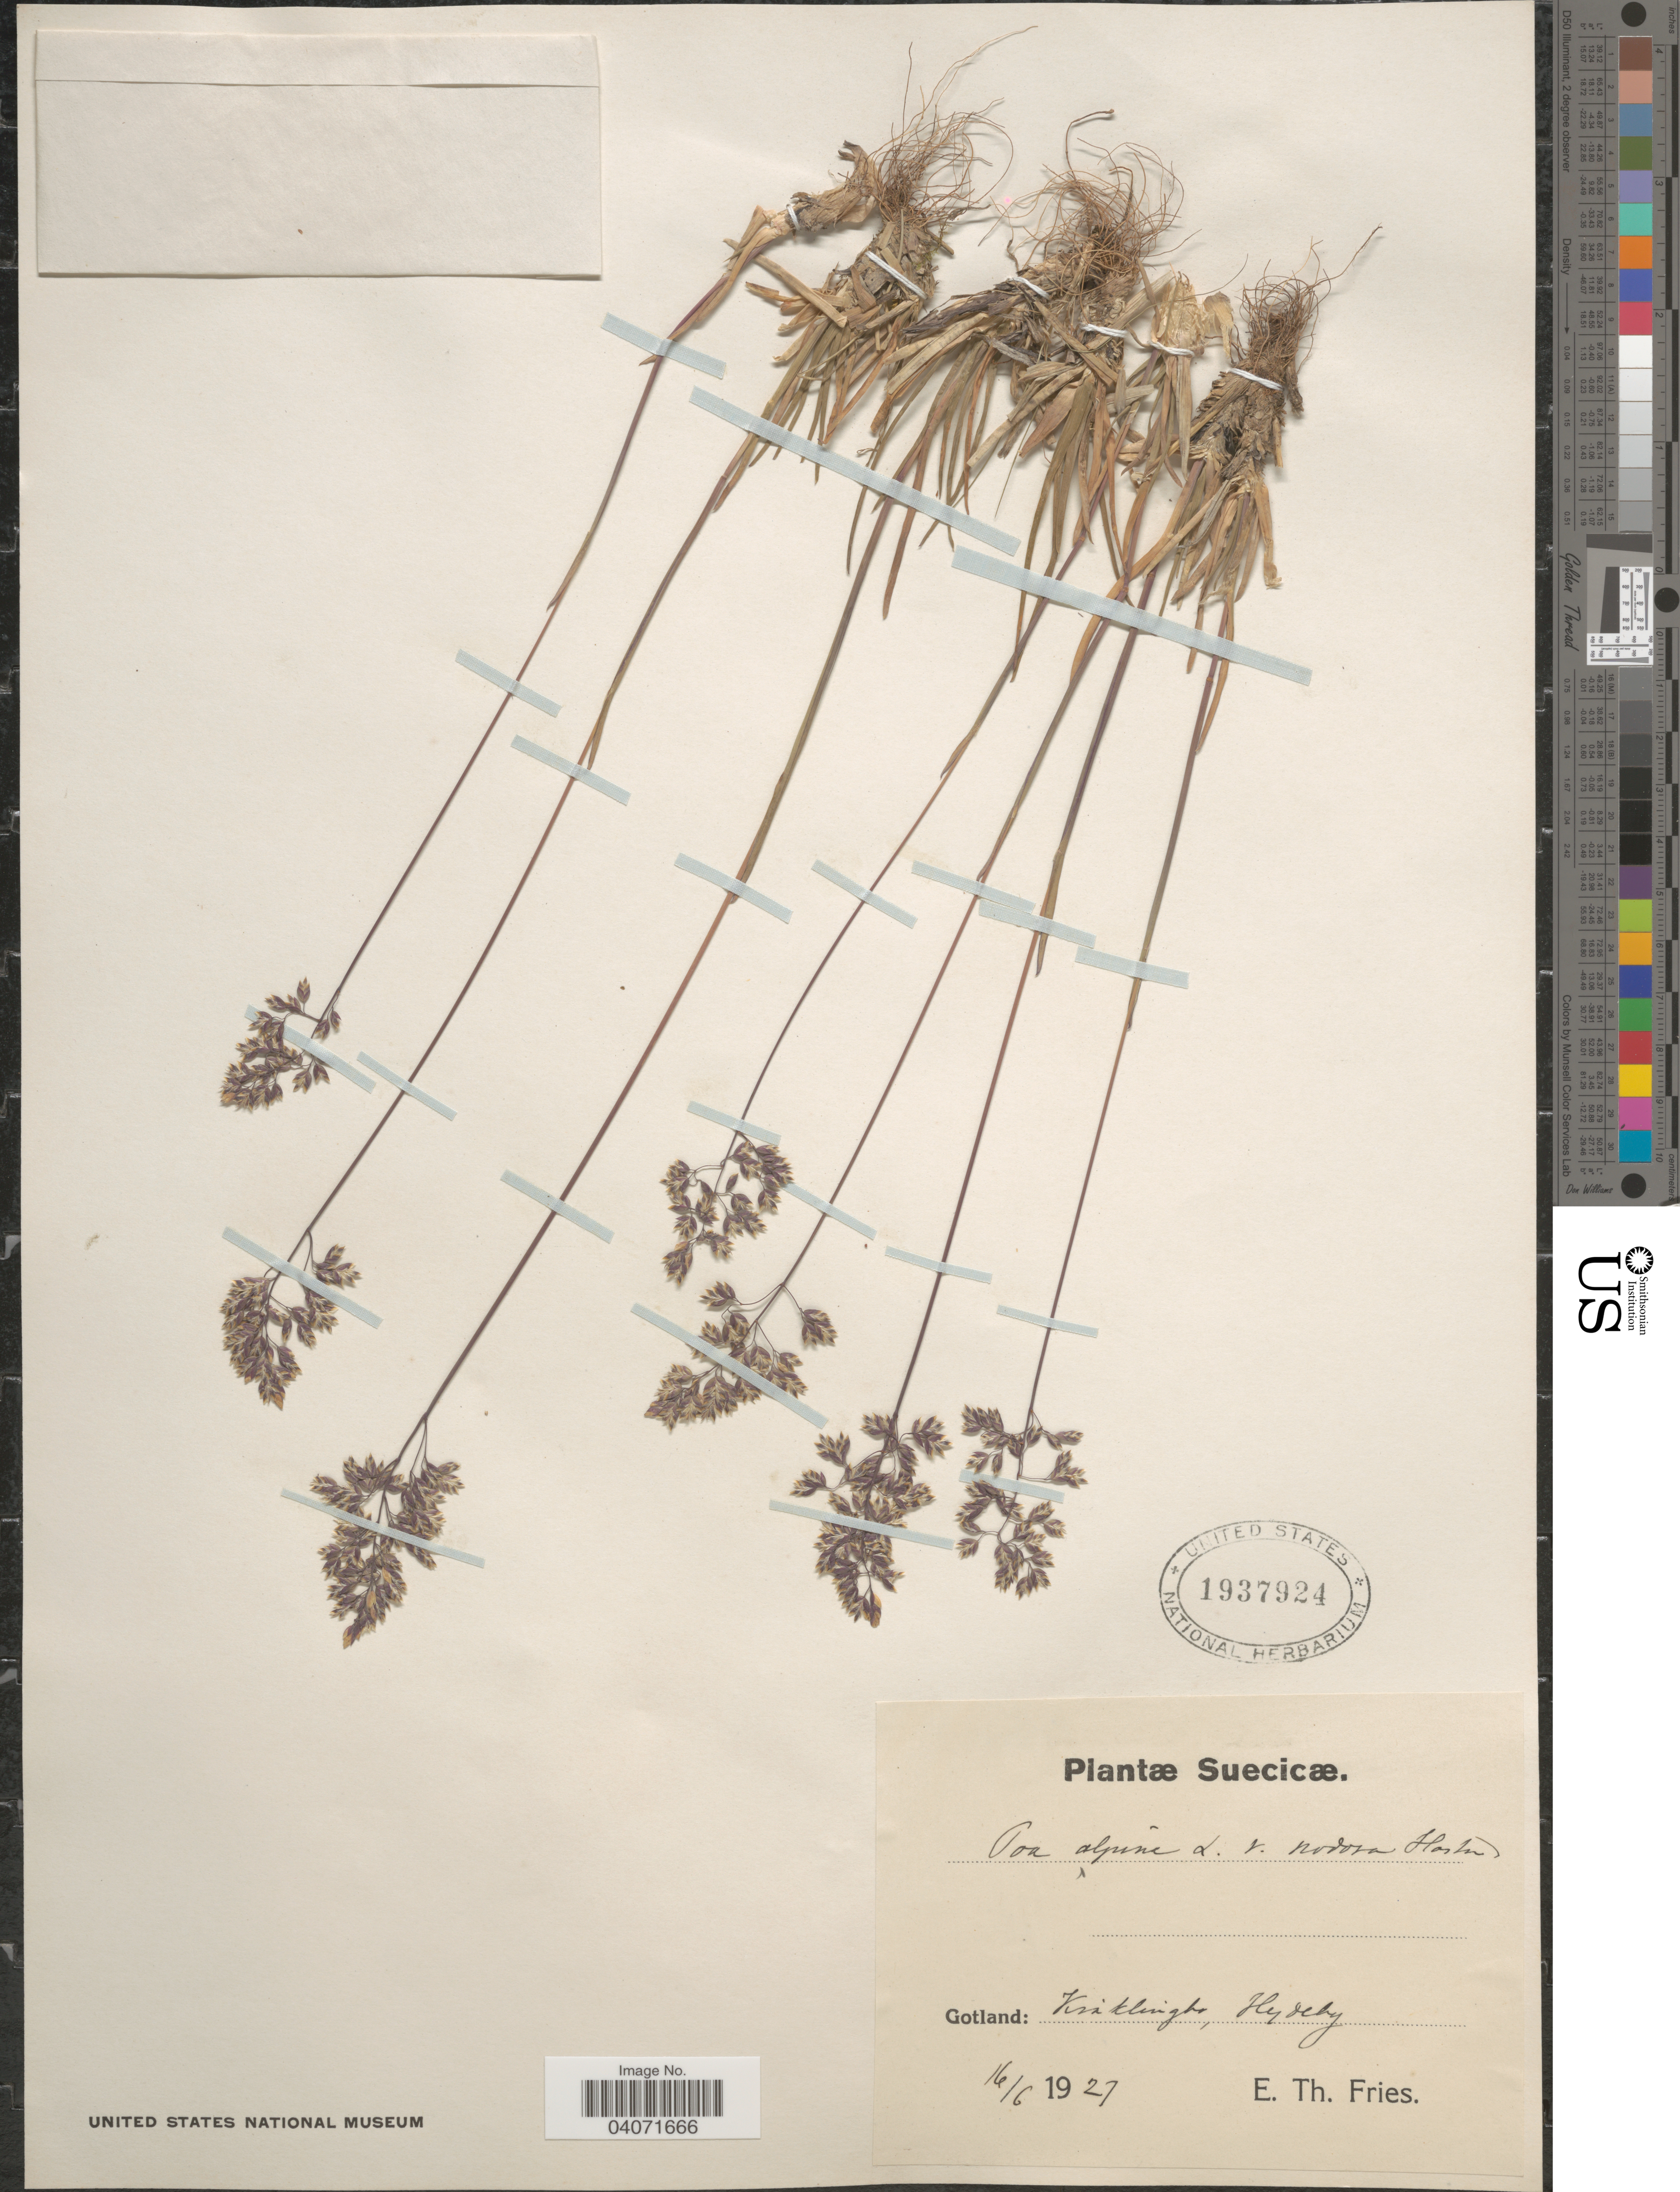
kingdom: Plantae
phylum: Tracheophyta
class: Liliopsida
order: Poales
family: Poaceae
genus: Poa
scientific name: Poa alpina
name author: L.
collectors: E. Fries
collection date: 1927-06-16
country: Sweden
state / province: Gotland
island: Gotland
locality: Suecicæ. Gotland: Kräklingbo, Hydeby.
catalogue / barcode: US 1937924